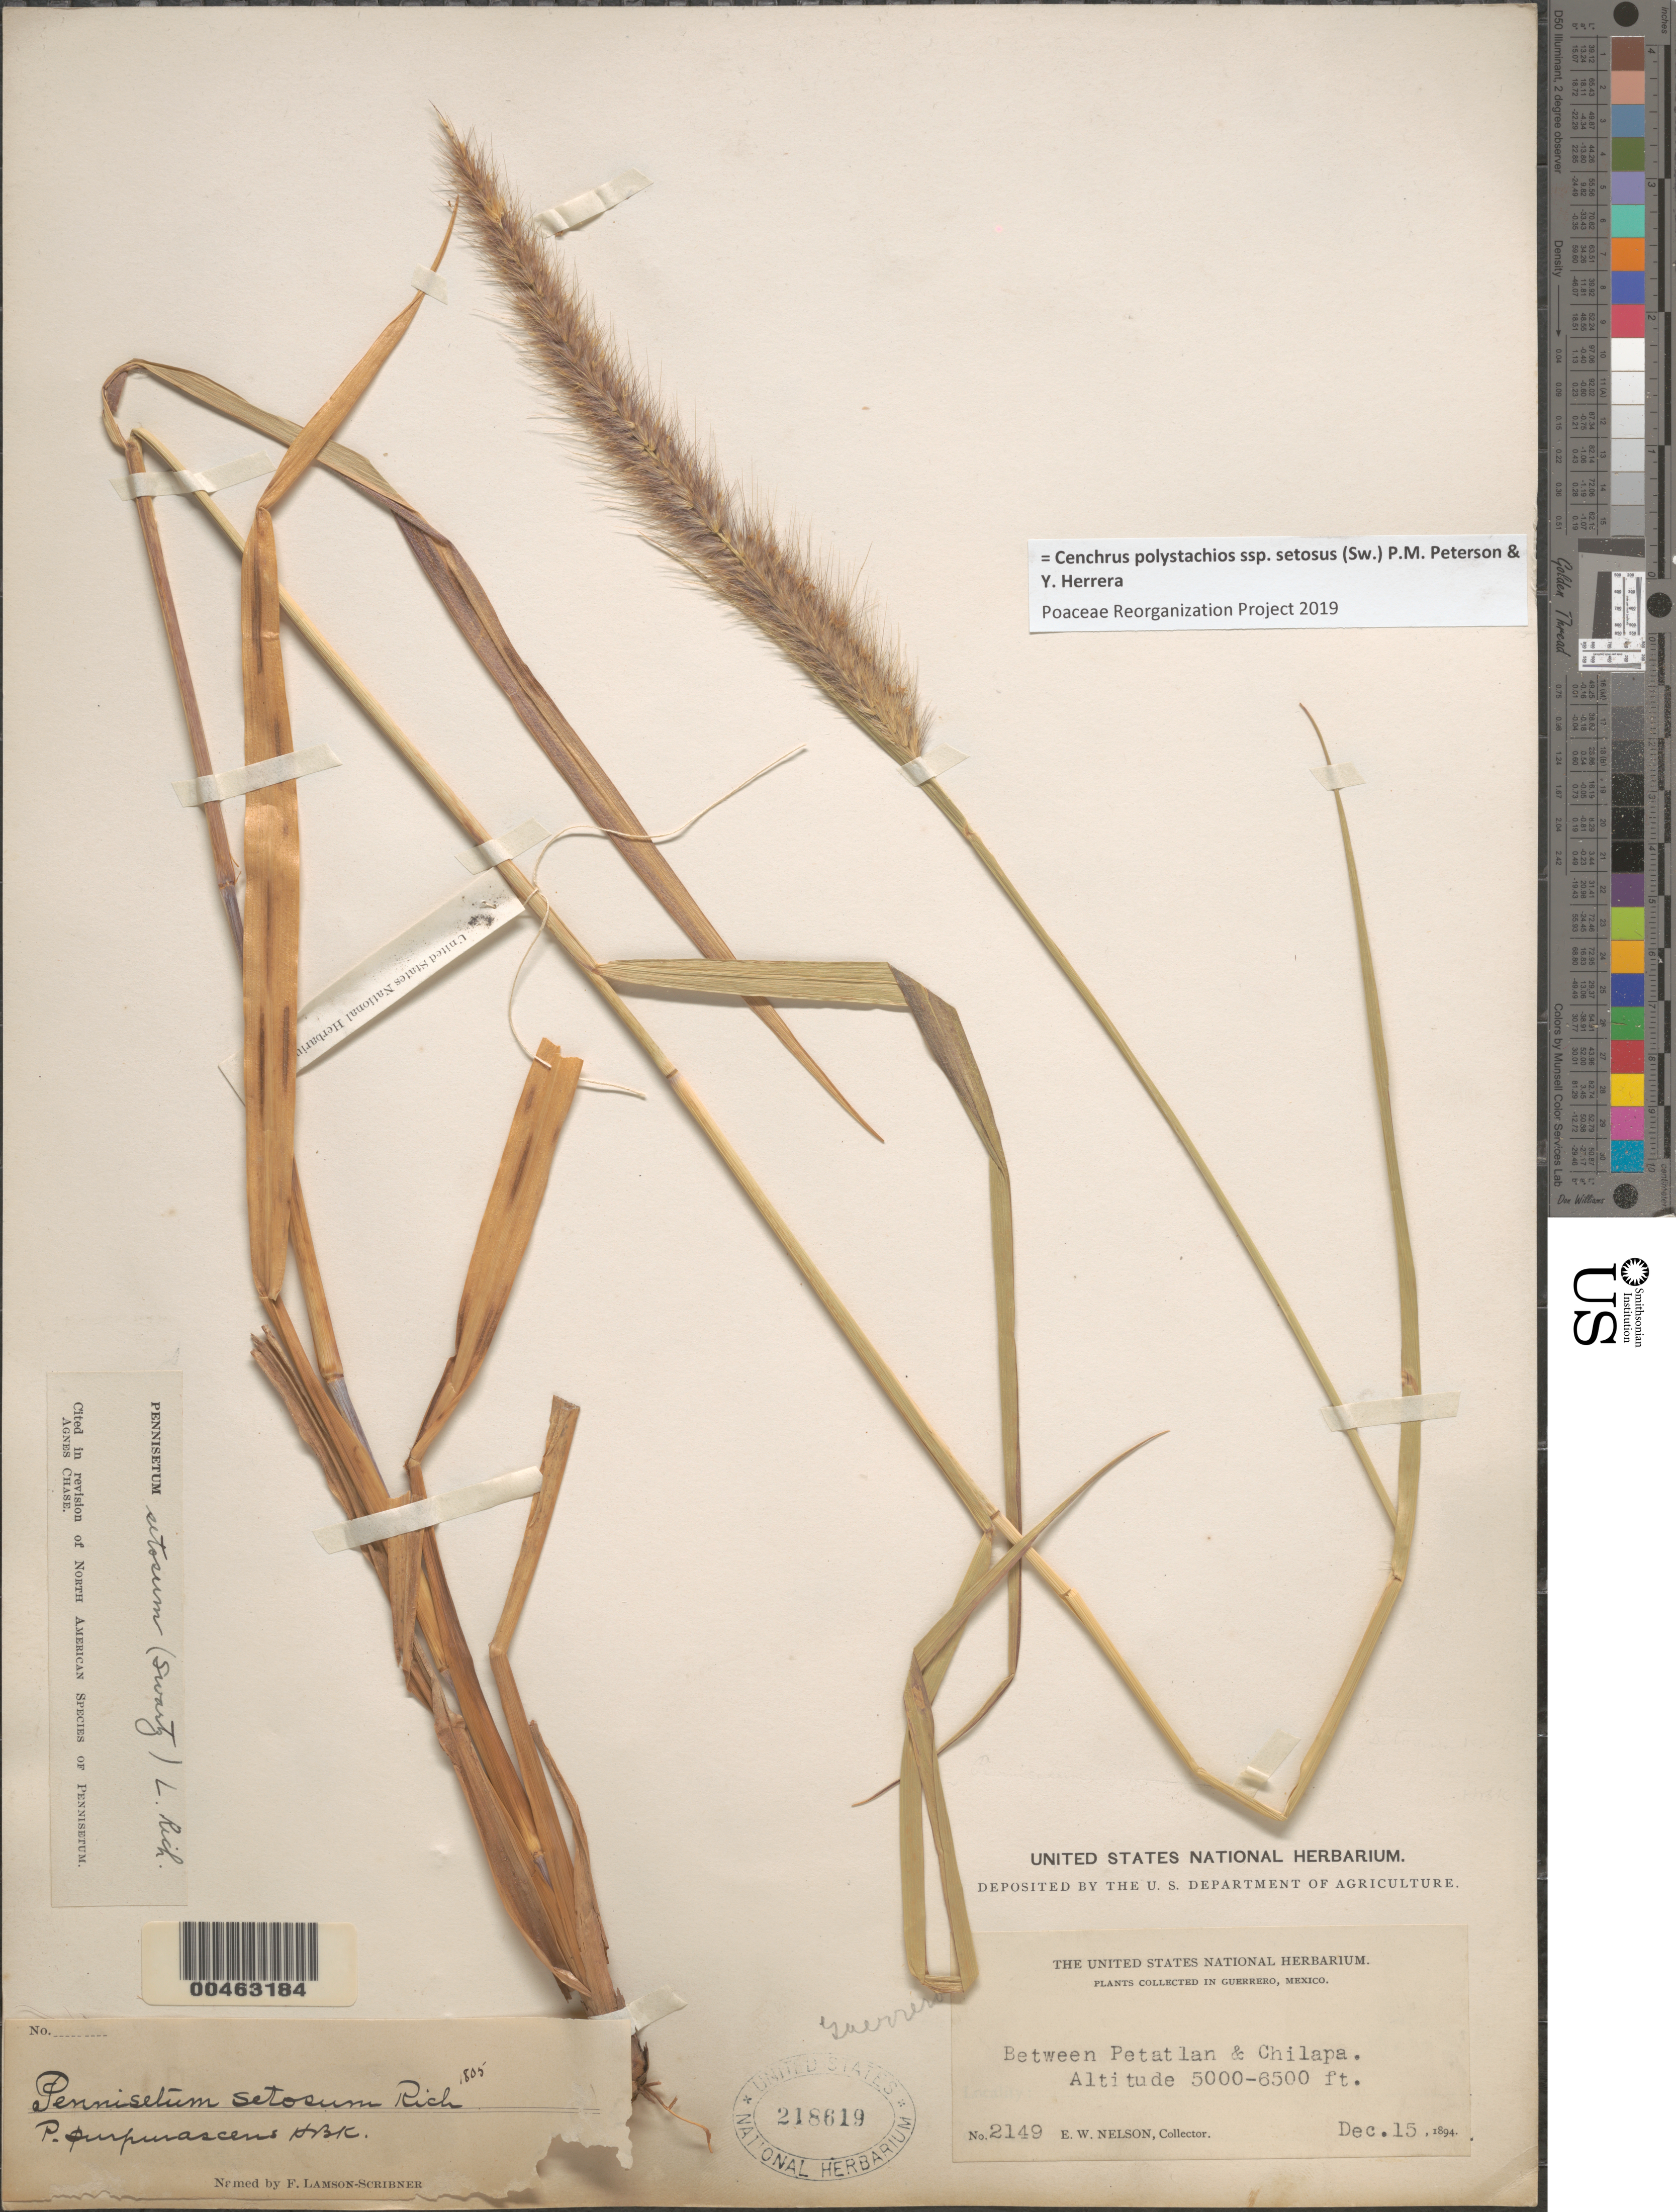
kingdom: Plantae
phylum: Tracheophyta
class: Liliopsida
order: Poales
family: Poaceae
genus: Cenchrus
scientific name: Cenchrus polystachios subsp. setosus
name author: (Sw.) P.M. Peterson & Y. Herrera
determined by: Poaceae Reorganization Project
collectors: E. W. Nelson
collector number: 2149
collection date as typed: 15 Dec 1894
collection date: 1894-12-15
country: Mexico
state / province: Guerrero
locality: Between Petatlan and Chilapa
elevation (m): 1524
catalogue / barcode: US 218619